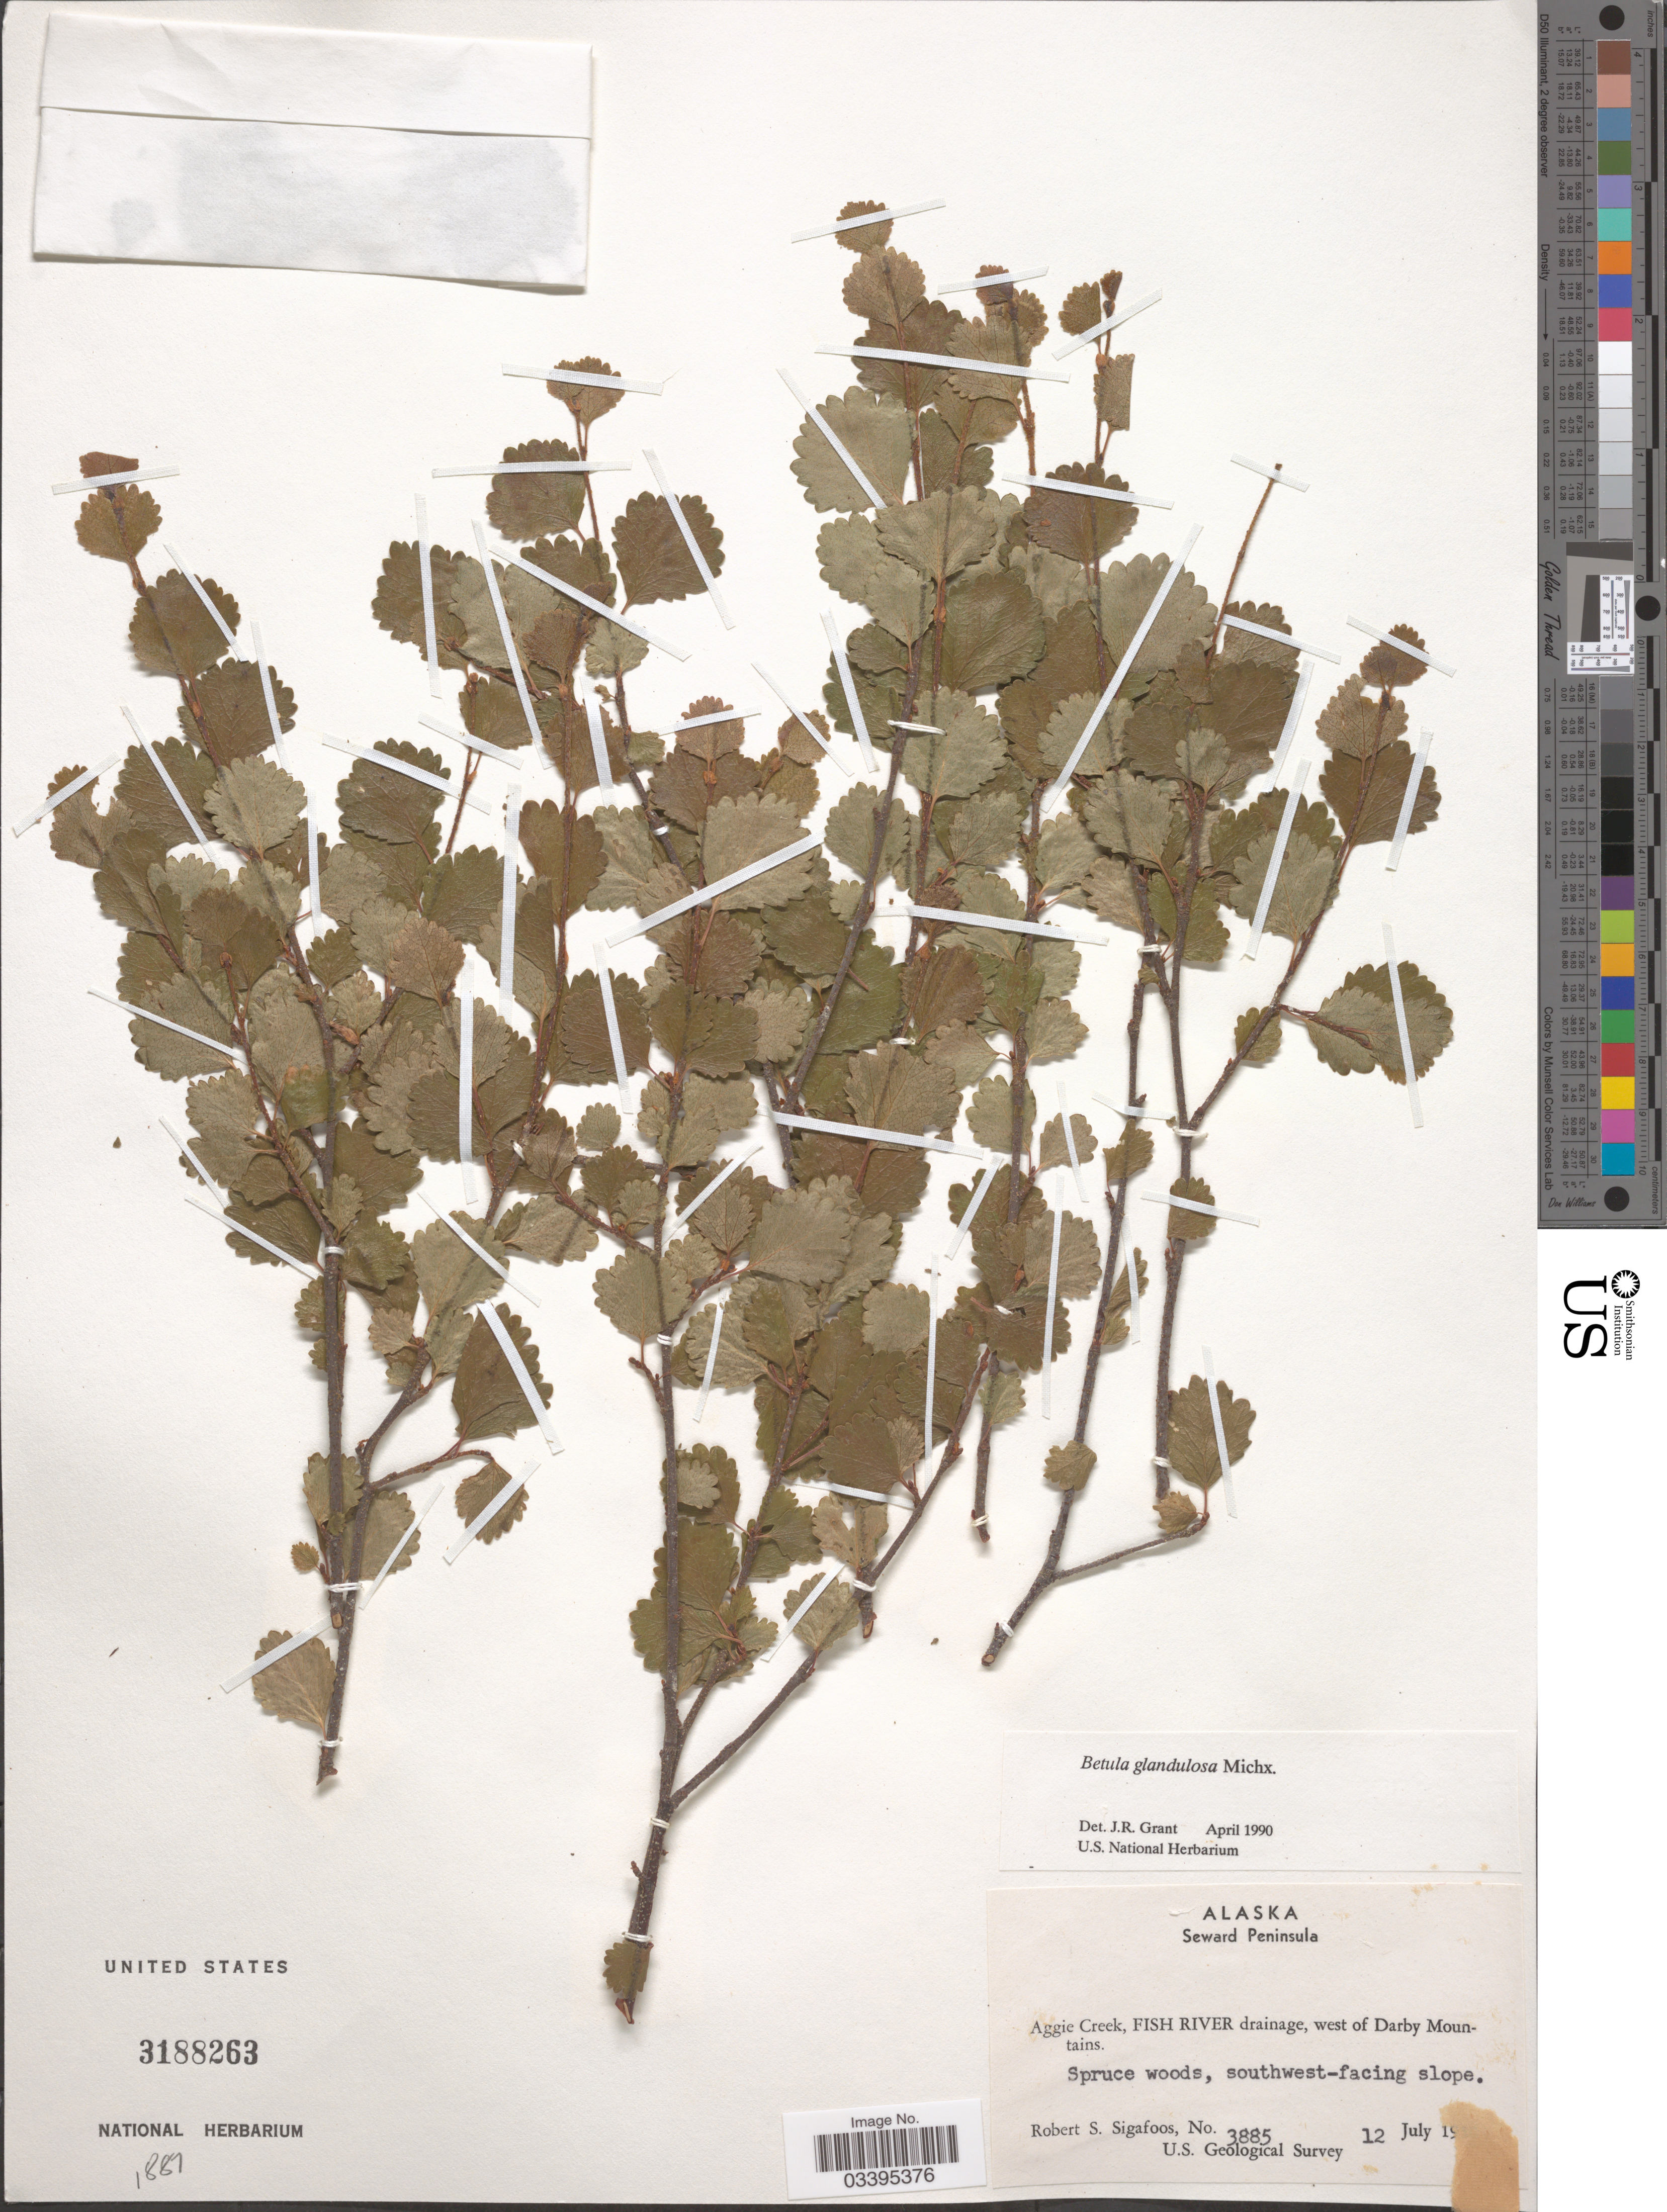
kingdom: Plantae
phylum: Tracheophyta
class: Magnoliopsida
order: Fagales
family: Betulaceae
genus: Betula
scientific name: Betula glandulosa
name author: Michx.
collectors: R. Sigafoos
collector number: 3885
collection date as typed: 12 July 19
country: United States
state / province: Alaska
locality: Seward Peninsula. Aggie Creek, Fish River drainage, west of Darby Mountains. Spruce woods, southwest-facing slope.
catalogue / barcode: US 3188263